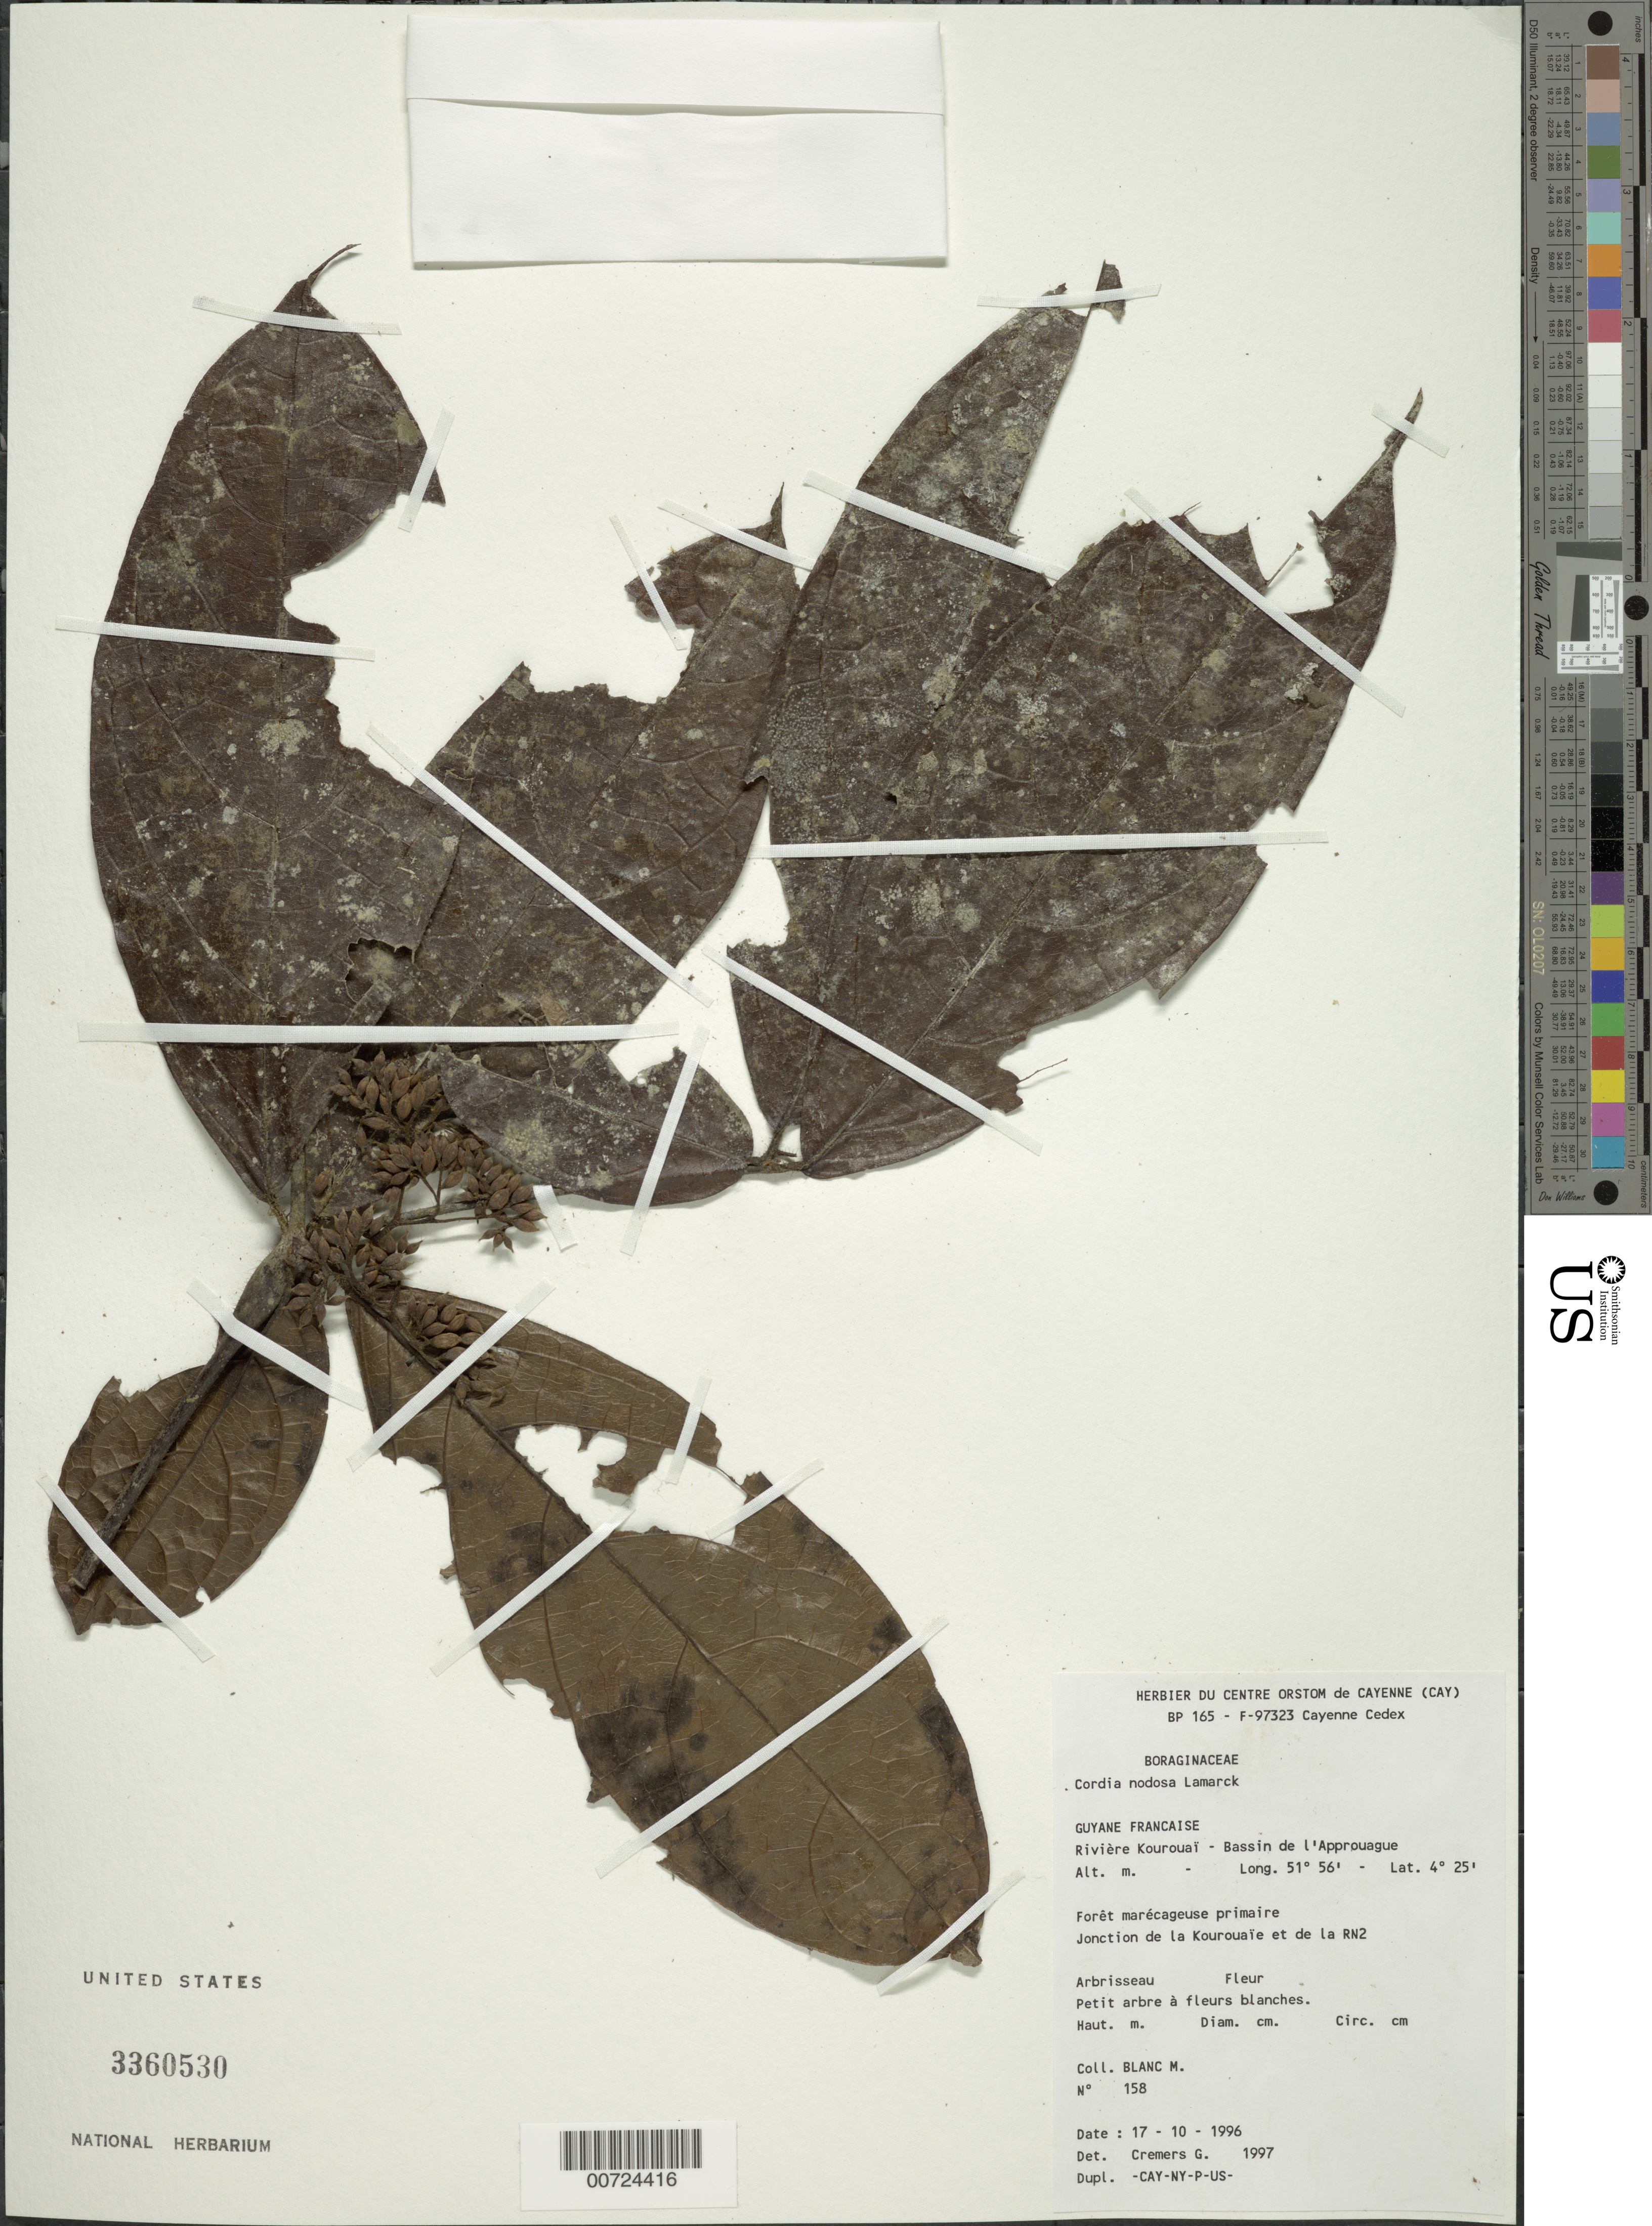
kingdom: Plantae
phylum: Tracheophyta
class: Magnoliopsida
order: Boraginales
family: Cordiaceae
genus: Cordia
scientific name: Cordia nodosa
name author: Lam.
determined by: Cremers, Georges A.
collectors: M. Blanc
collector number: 158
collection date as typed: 17-Oct-96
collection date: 1996-10-17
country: French Guiana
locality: Kourouaï R., Bassin de L'Approuague; jonction de la Kourouie et de la RN2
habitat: Primary forest, marshy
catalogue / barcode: US 3360530